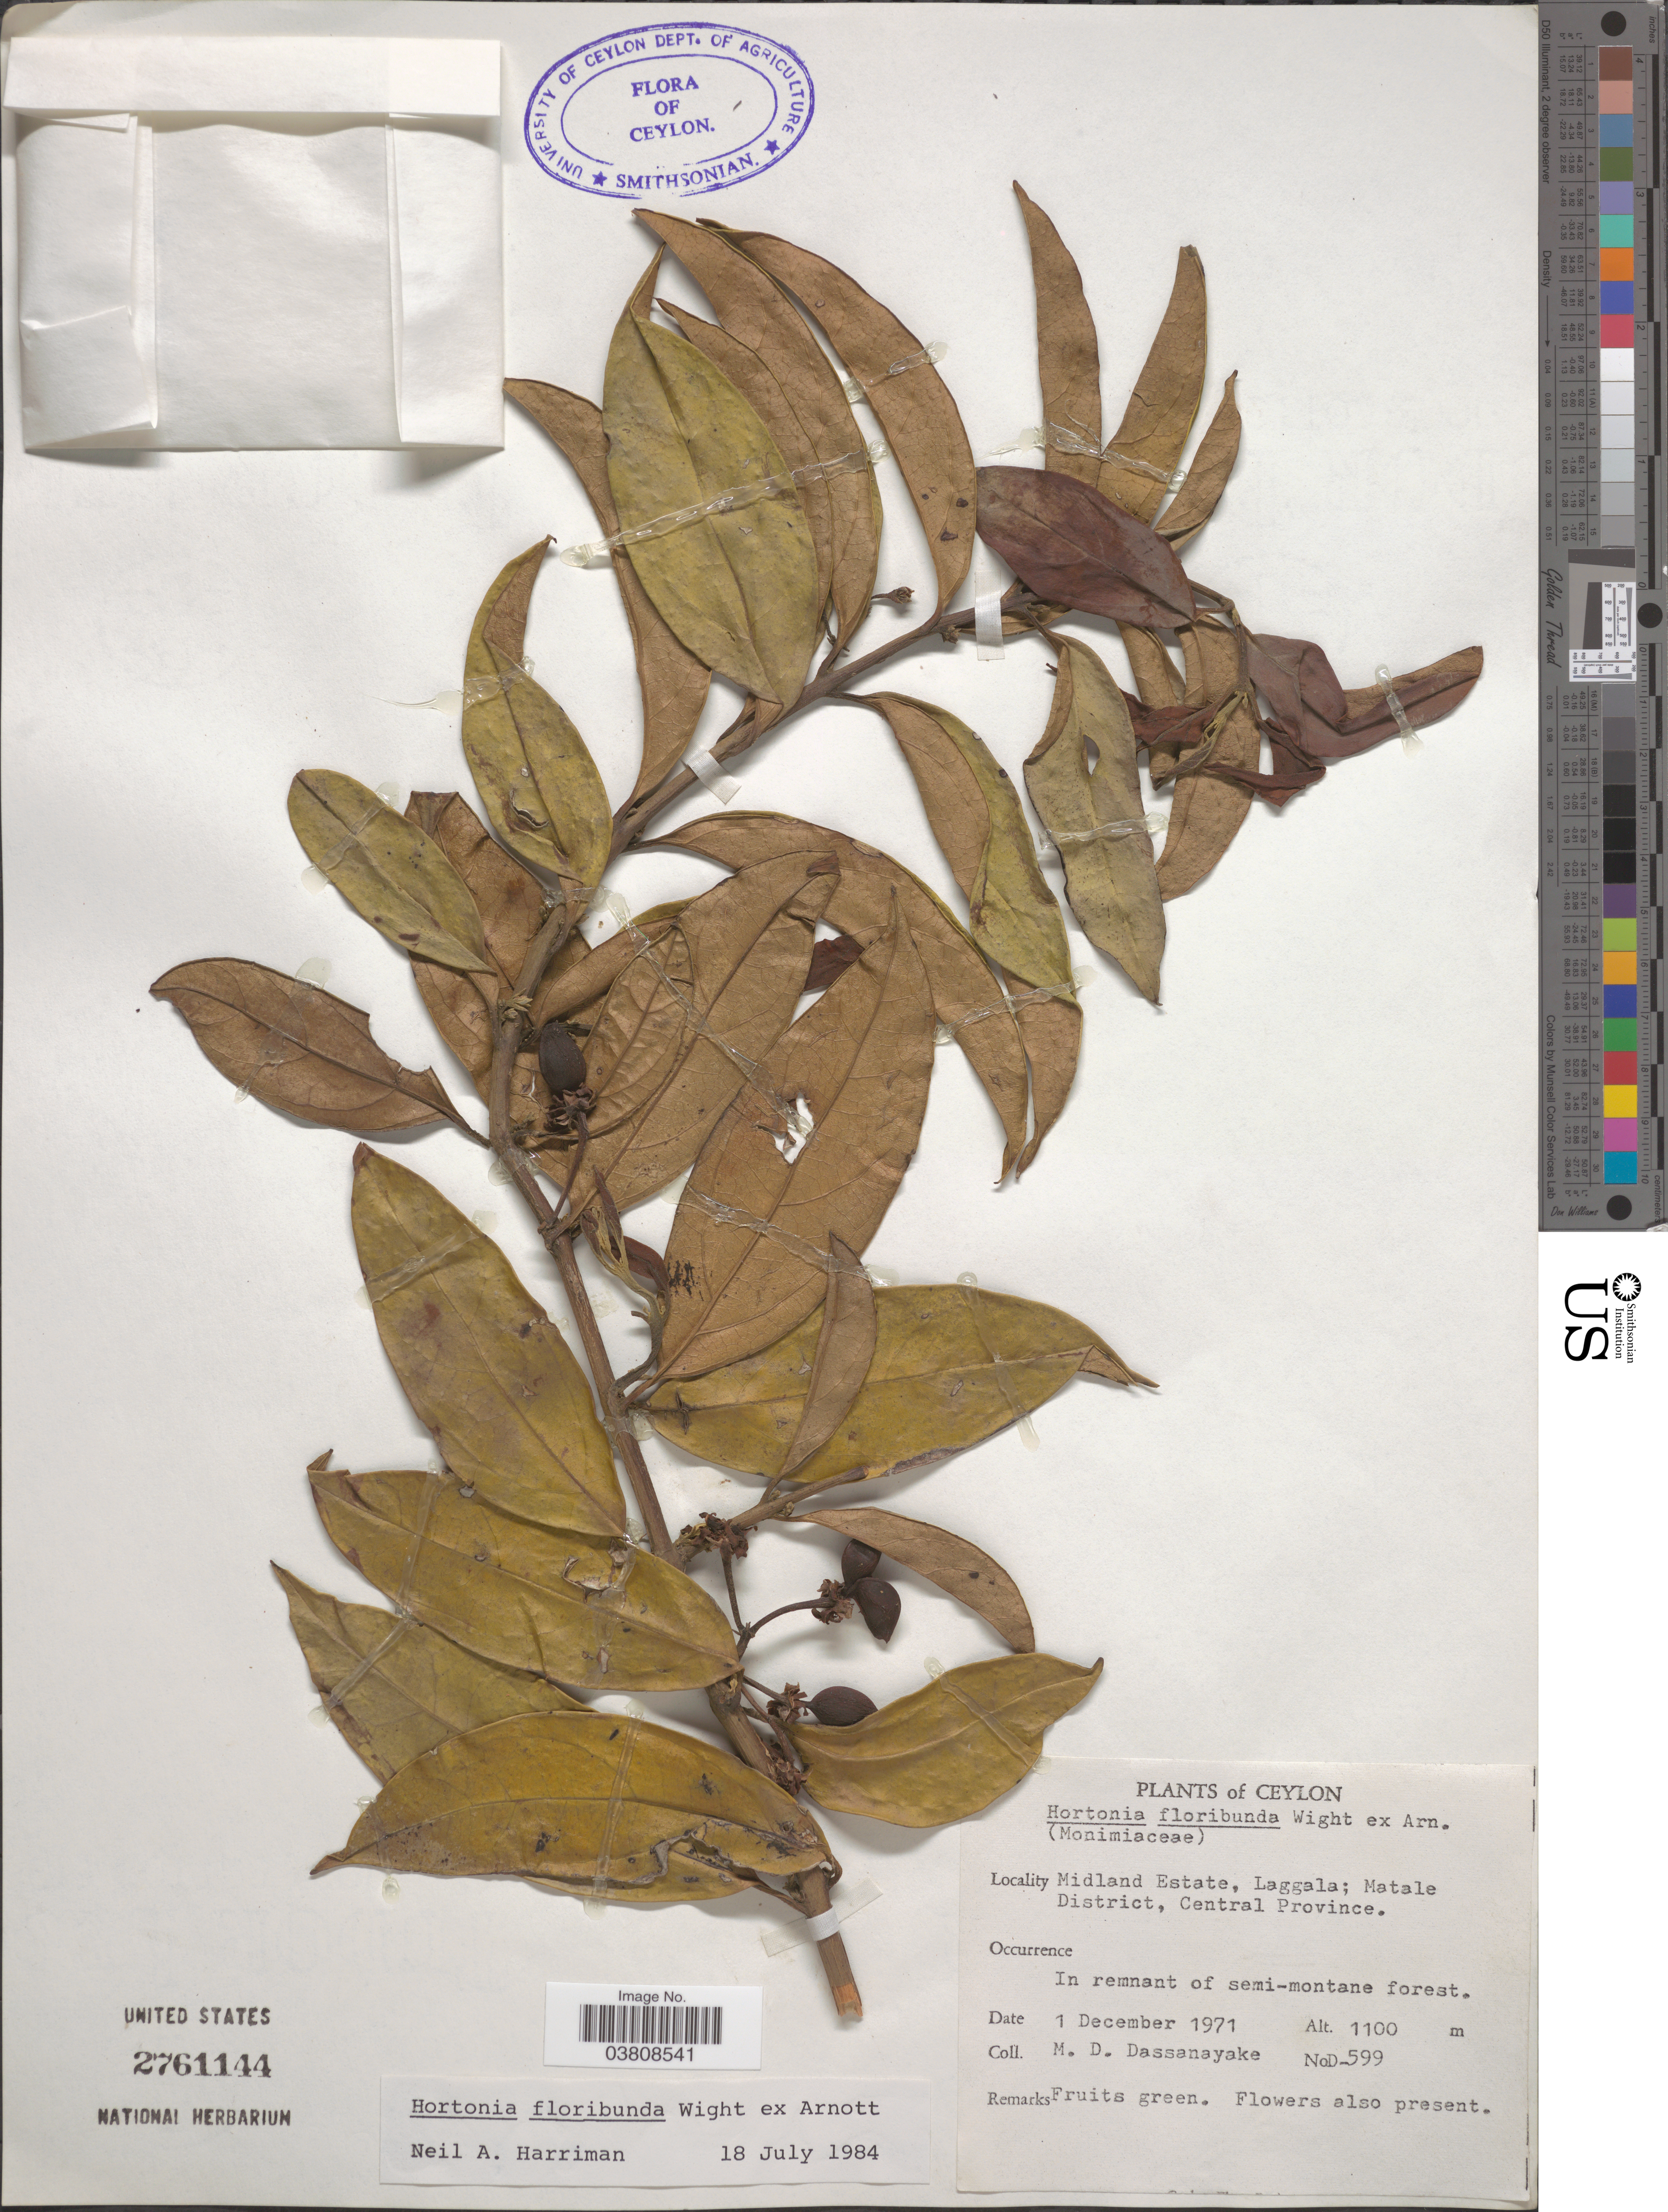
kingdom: Plantae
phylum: Tracheophyta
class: Magnoliopsida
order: Laurales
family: Monimiaceae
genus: Hortonia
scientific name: Hortonia floribunda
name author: Wight ex Arn.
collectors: M. D. Dassanayake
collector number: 599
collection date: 1971-12-01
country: Sri Lanka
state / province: Central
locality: Ceylon. Midland Estate, Laggala; Matale District. In remnant of semi-montane forest.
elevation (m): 1100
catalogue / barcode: US 2761144